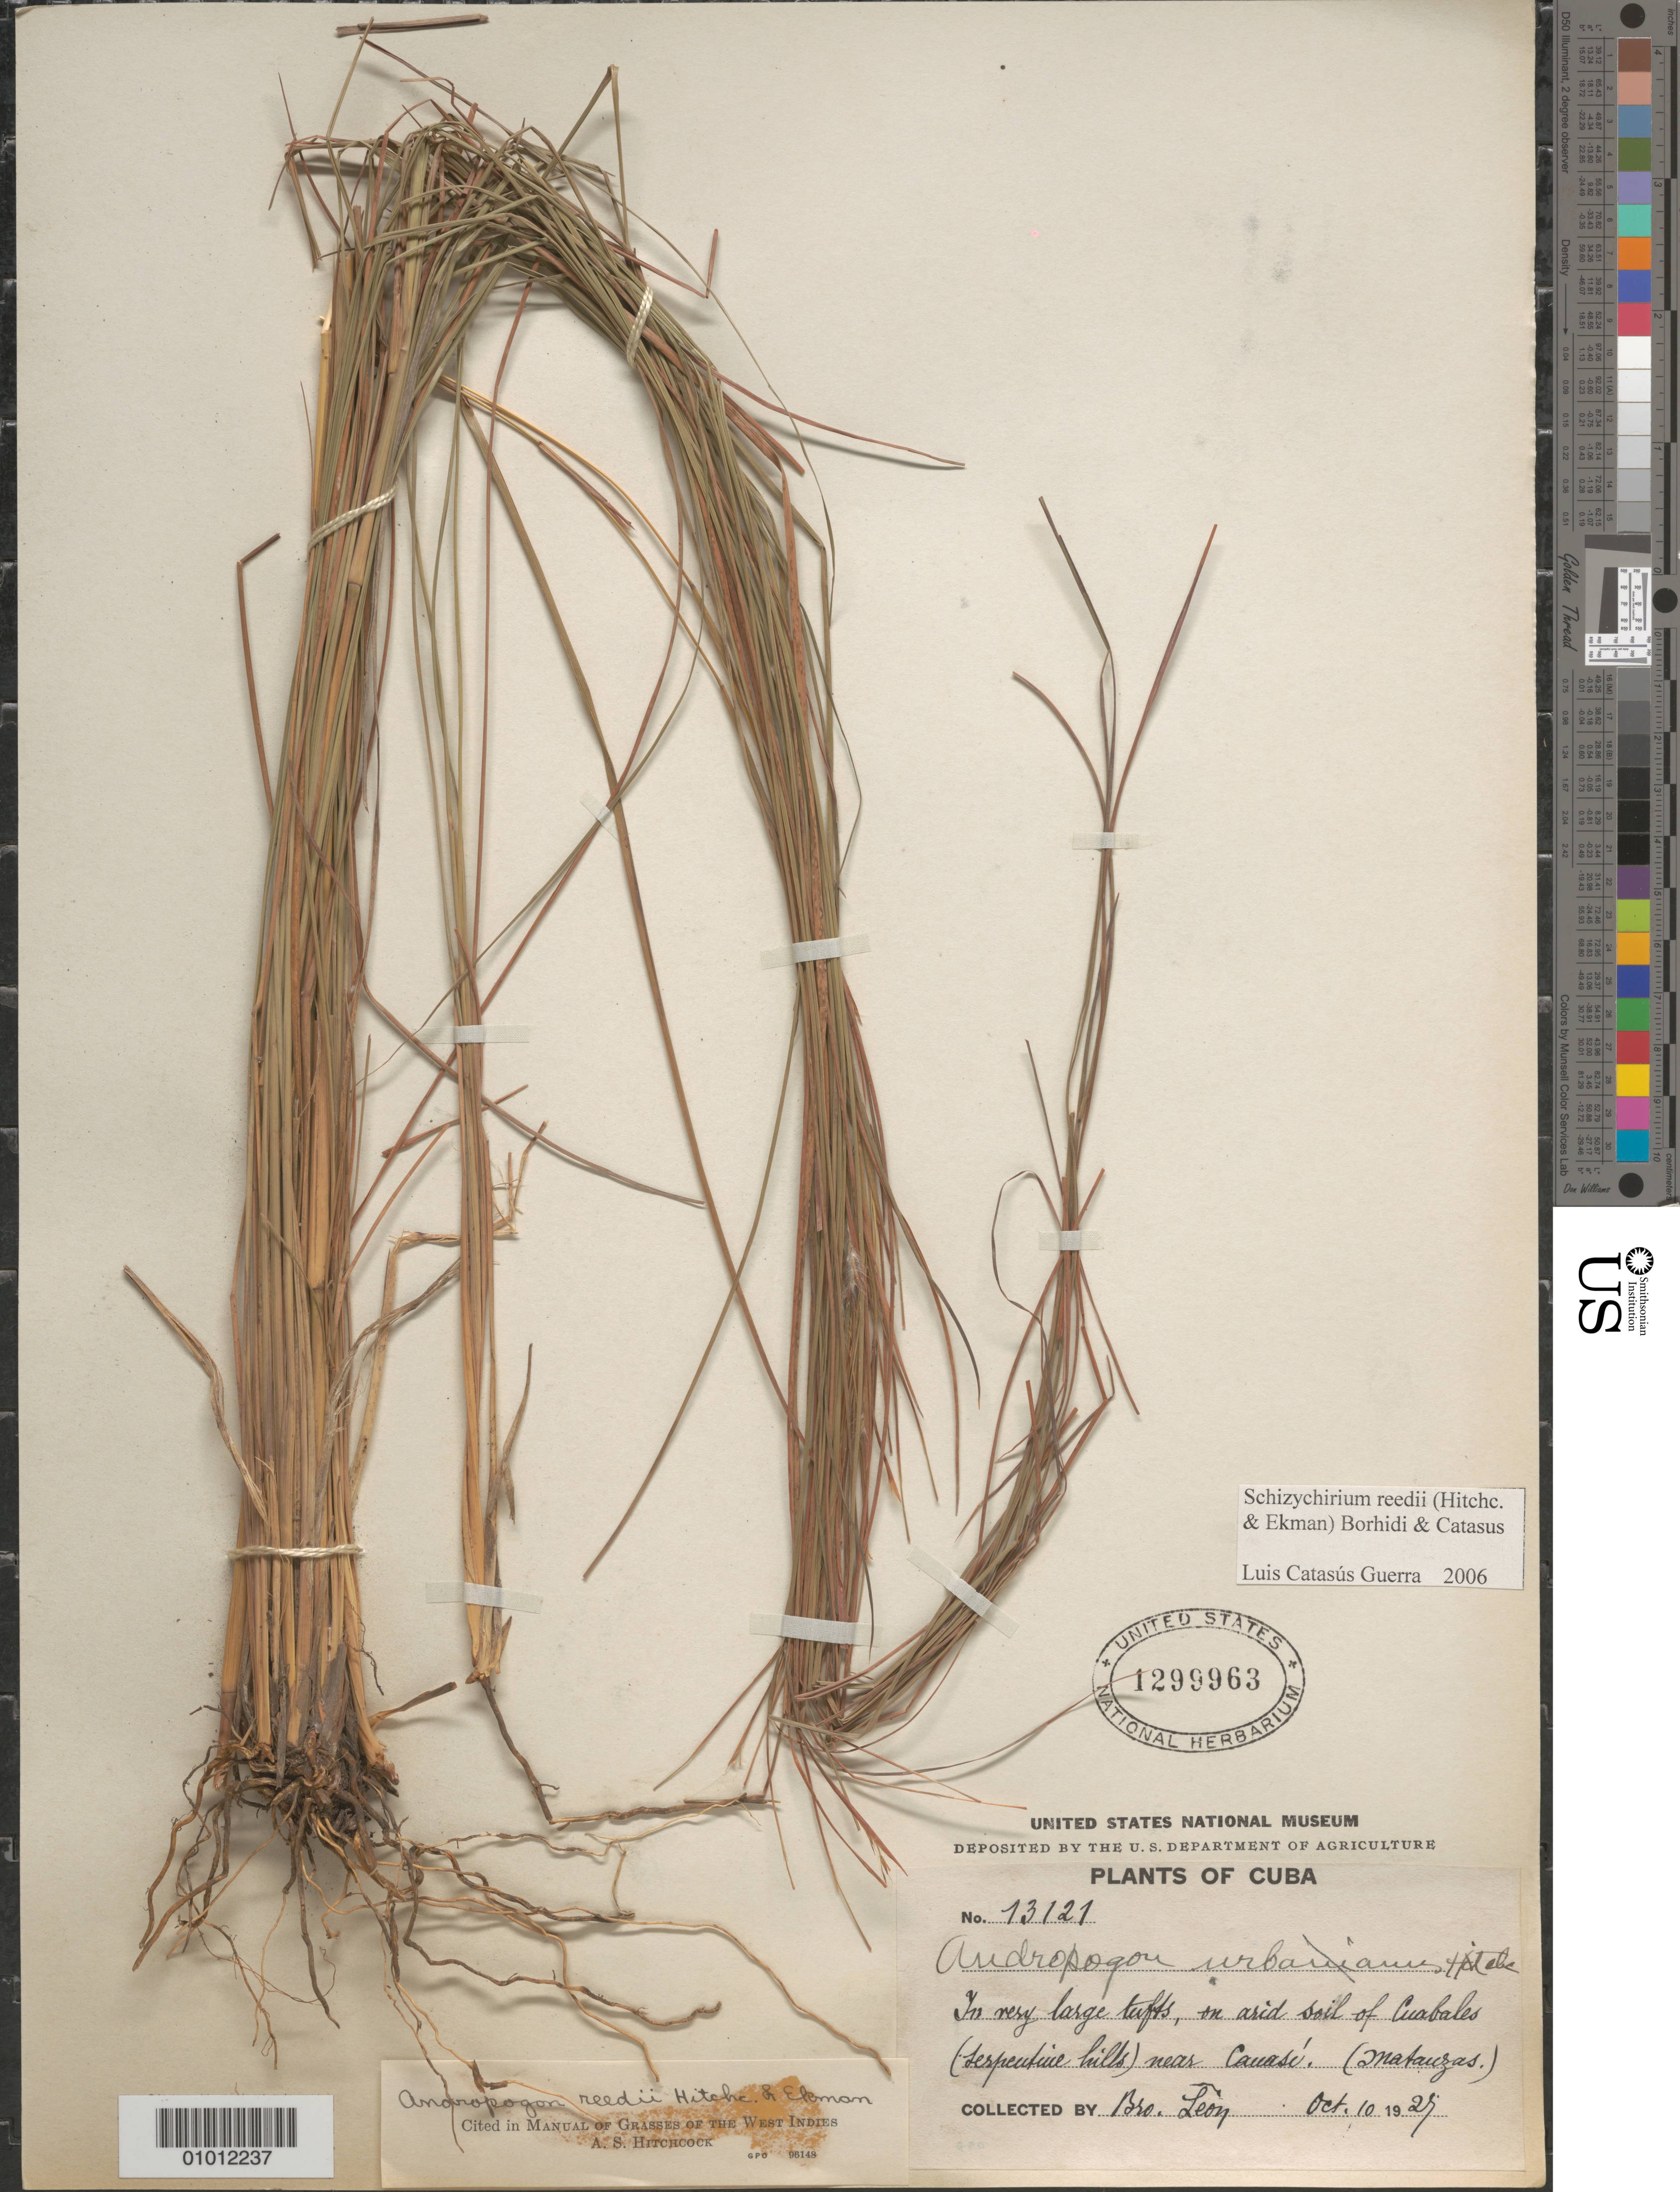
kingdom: Plantae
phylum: Tracheophyta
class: Liliopsida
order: Poales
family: Poaceae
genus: Schizachyrium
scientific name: Schizachyrium reedii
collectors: Bro. León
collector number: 13121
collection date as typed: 10 Oct 1921 or 10 Oct 1921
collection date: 1921-10-10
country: Cuba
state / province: Matanzas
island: Cuba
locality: Cuabales (serpentine hills) near Cauasi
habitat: In very large tufts | pm arid soil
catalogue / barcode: US 1299963